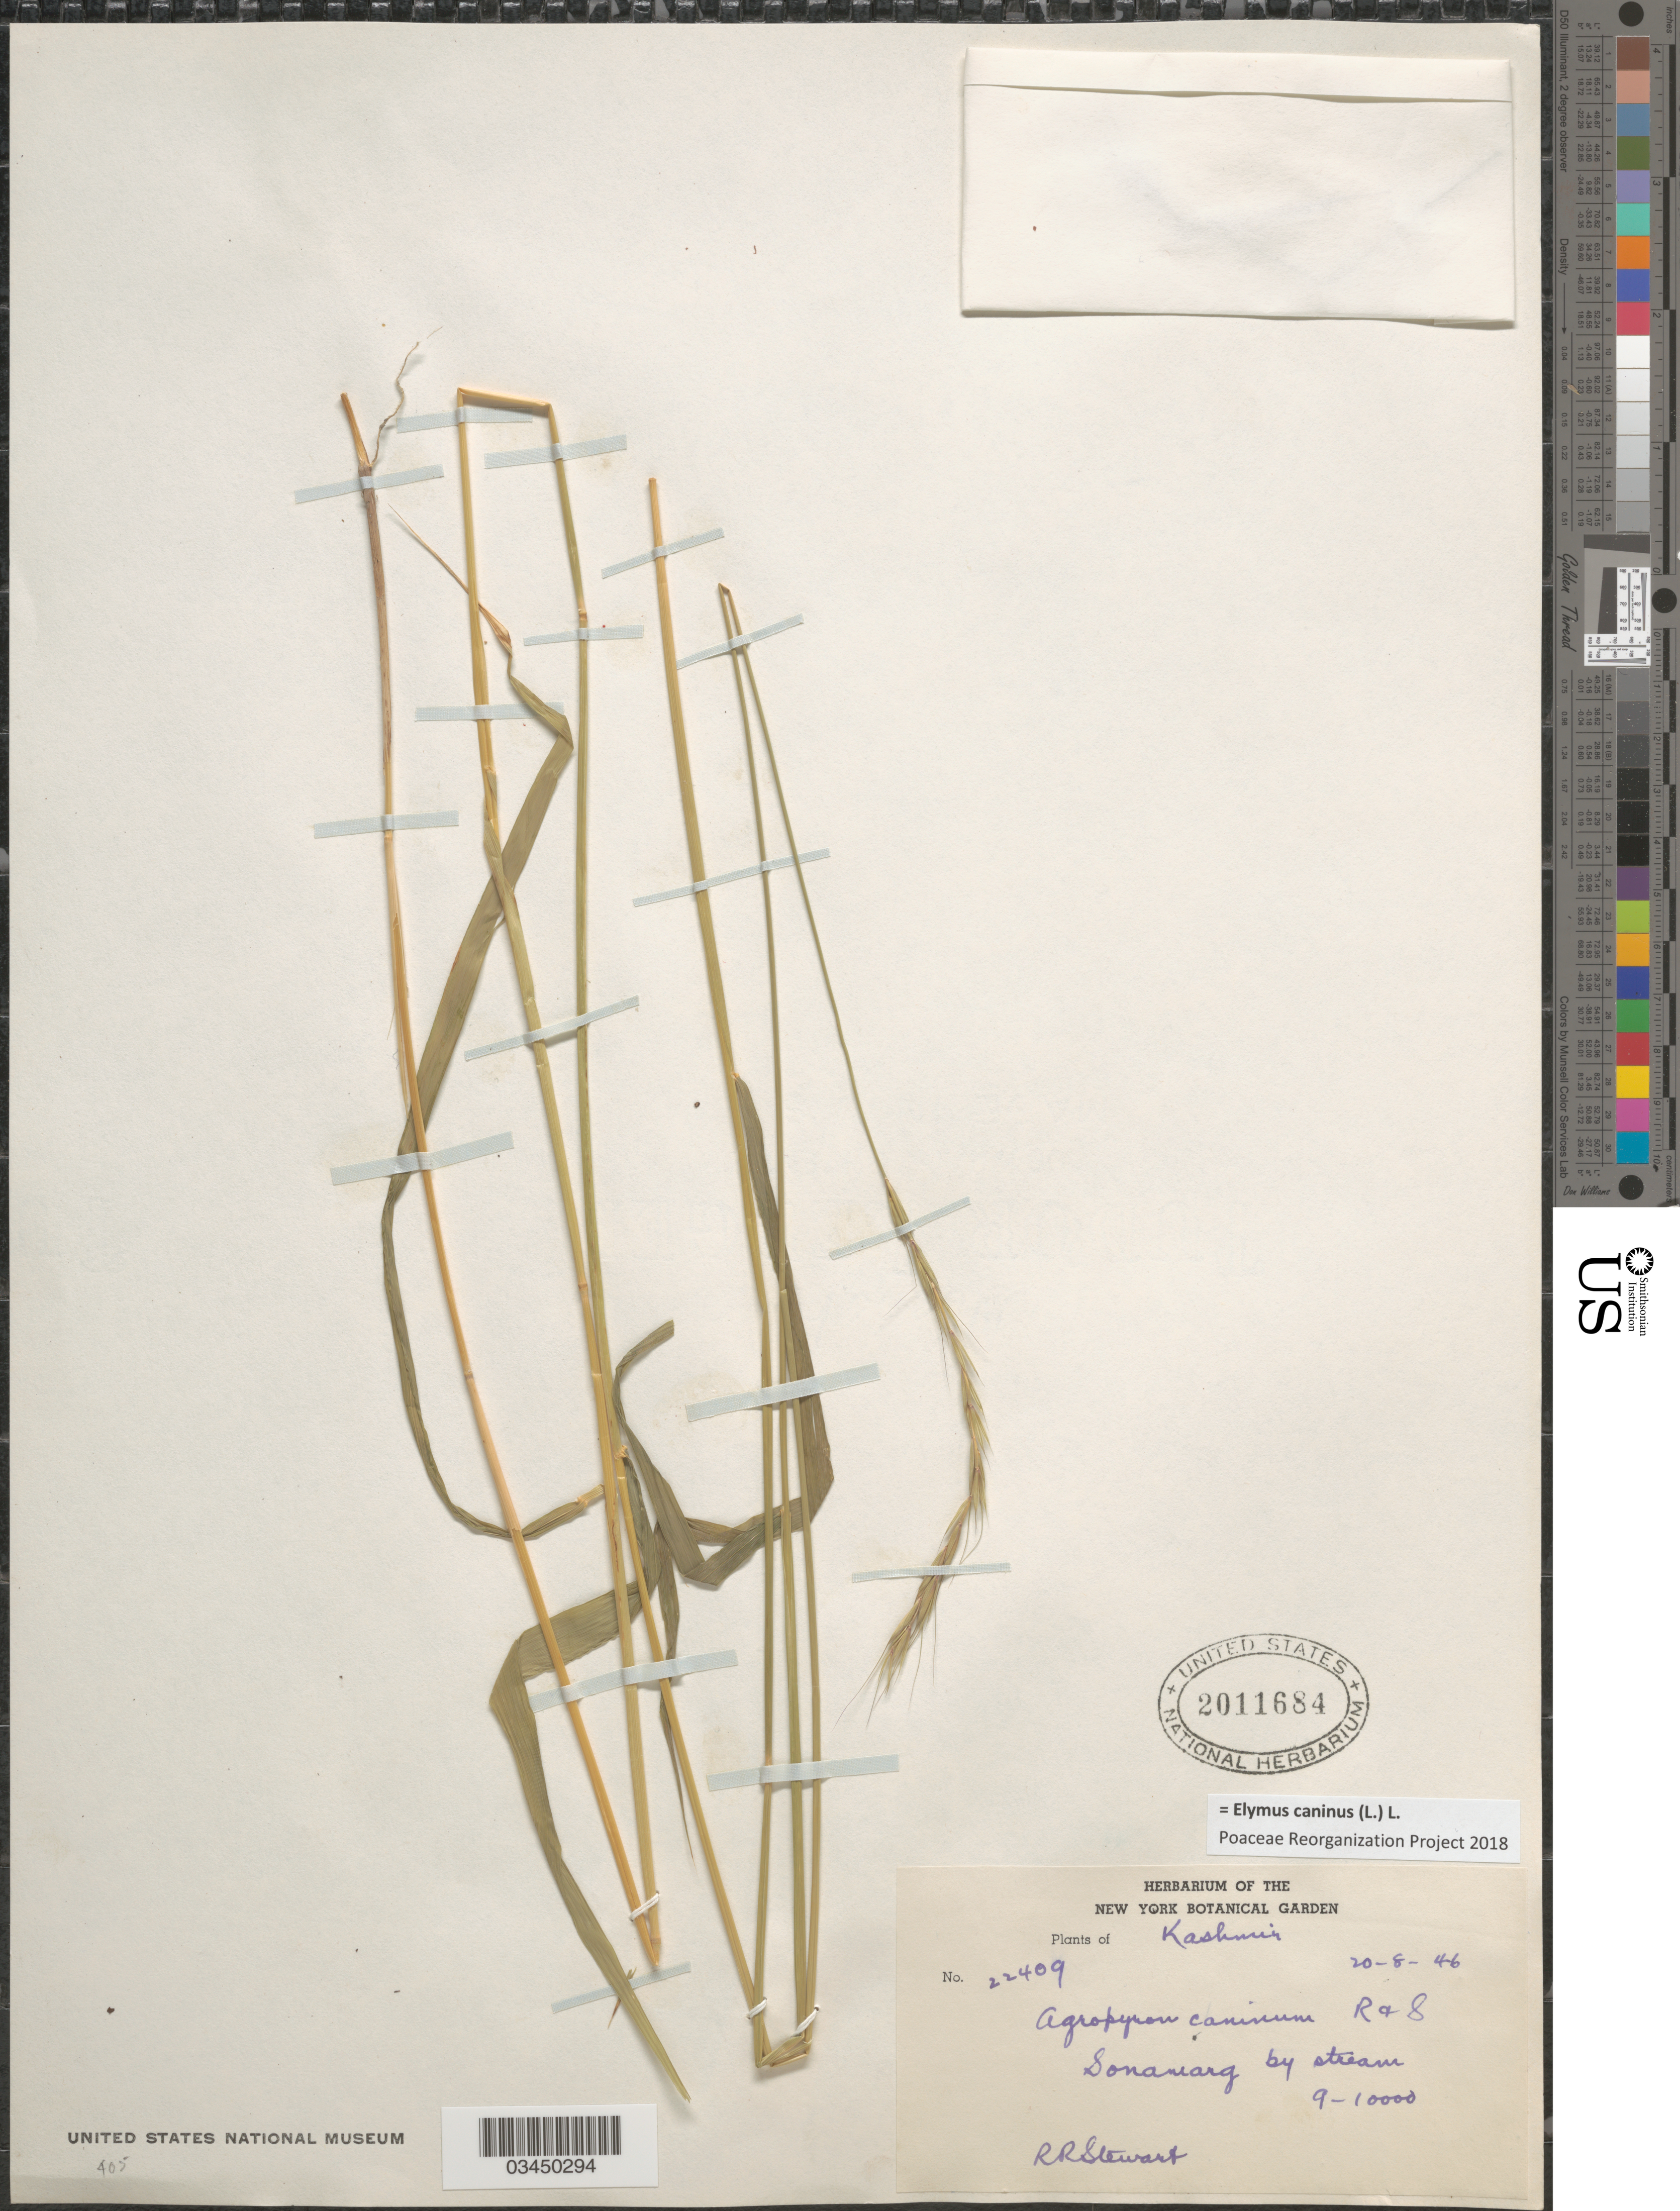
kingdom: Plantae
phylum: Tracheophyta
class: Liliopsida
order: Poales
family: Poaceae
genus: Elymus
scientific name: Elymus caninus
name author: (L.) L.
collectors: R. Stewart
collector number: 22409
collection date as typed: Transcribed d/m/y: 20/8/46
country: India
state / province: Jammu and Kashmir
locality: Kashmir. Sonamarg by stream.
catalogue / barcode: US 2011684